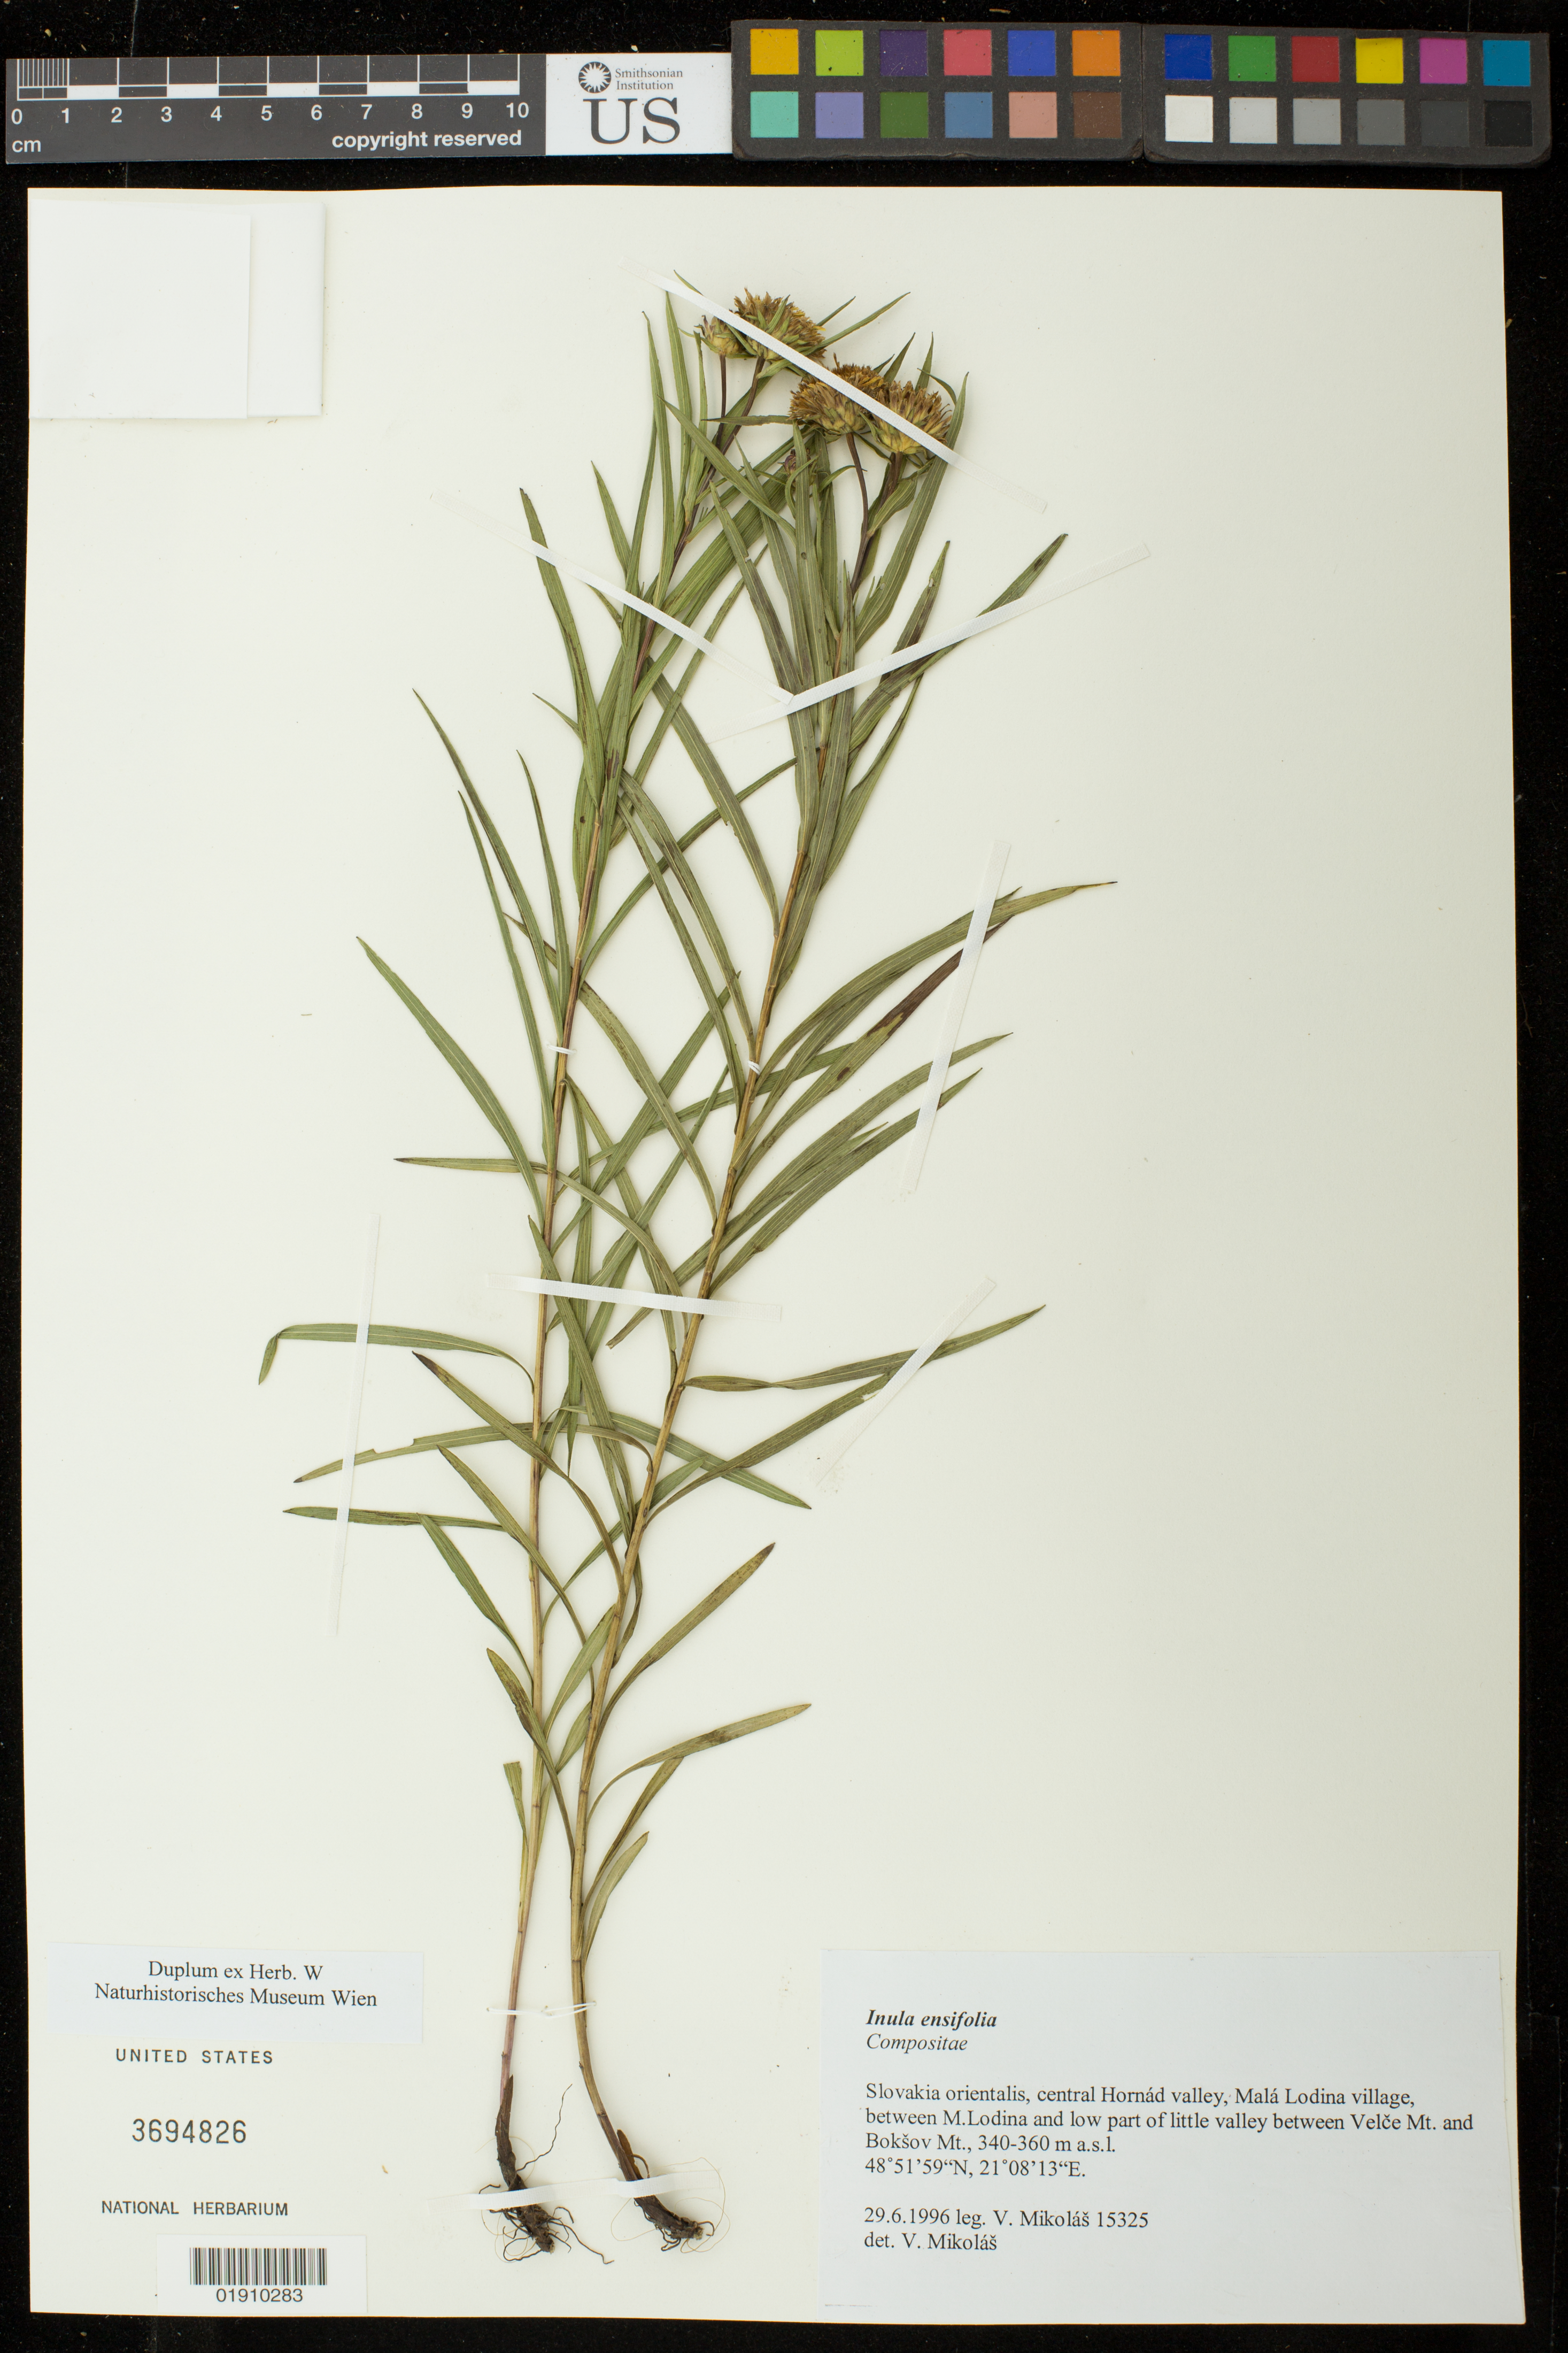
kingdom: Plantae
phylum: Tracheophyta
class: Magnoliopsida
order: Asterales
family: Asteraceae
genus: Inula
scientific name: Inula ensifolia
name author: L.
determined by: Mikolás, V.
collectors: V. Mikolás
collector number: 15325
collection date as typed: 29.6.1996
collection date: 1996-06-29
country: Slovakia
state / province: Kosicky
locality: Slovakia orientalis, central Hornad valley, Mala Lodina village, between M. Lodina and low part of little valley between Velce Mt. and Boksov Mt.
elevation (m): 340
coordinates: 48 51 59 N, 21 08 13 E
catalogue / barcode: US 3694826